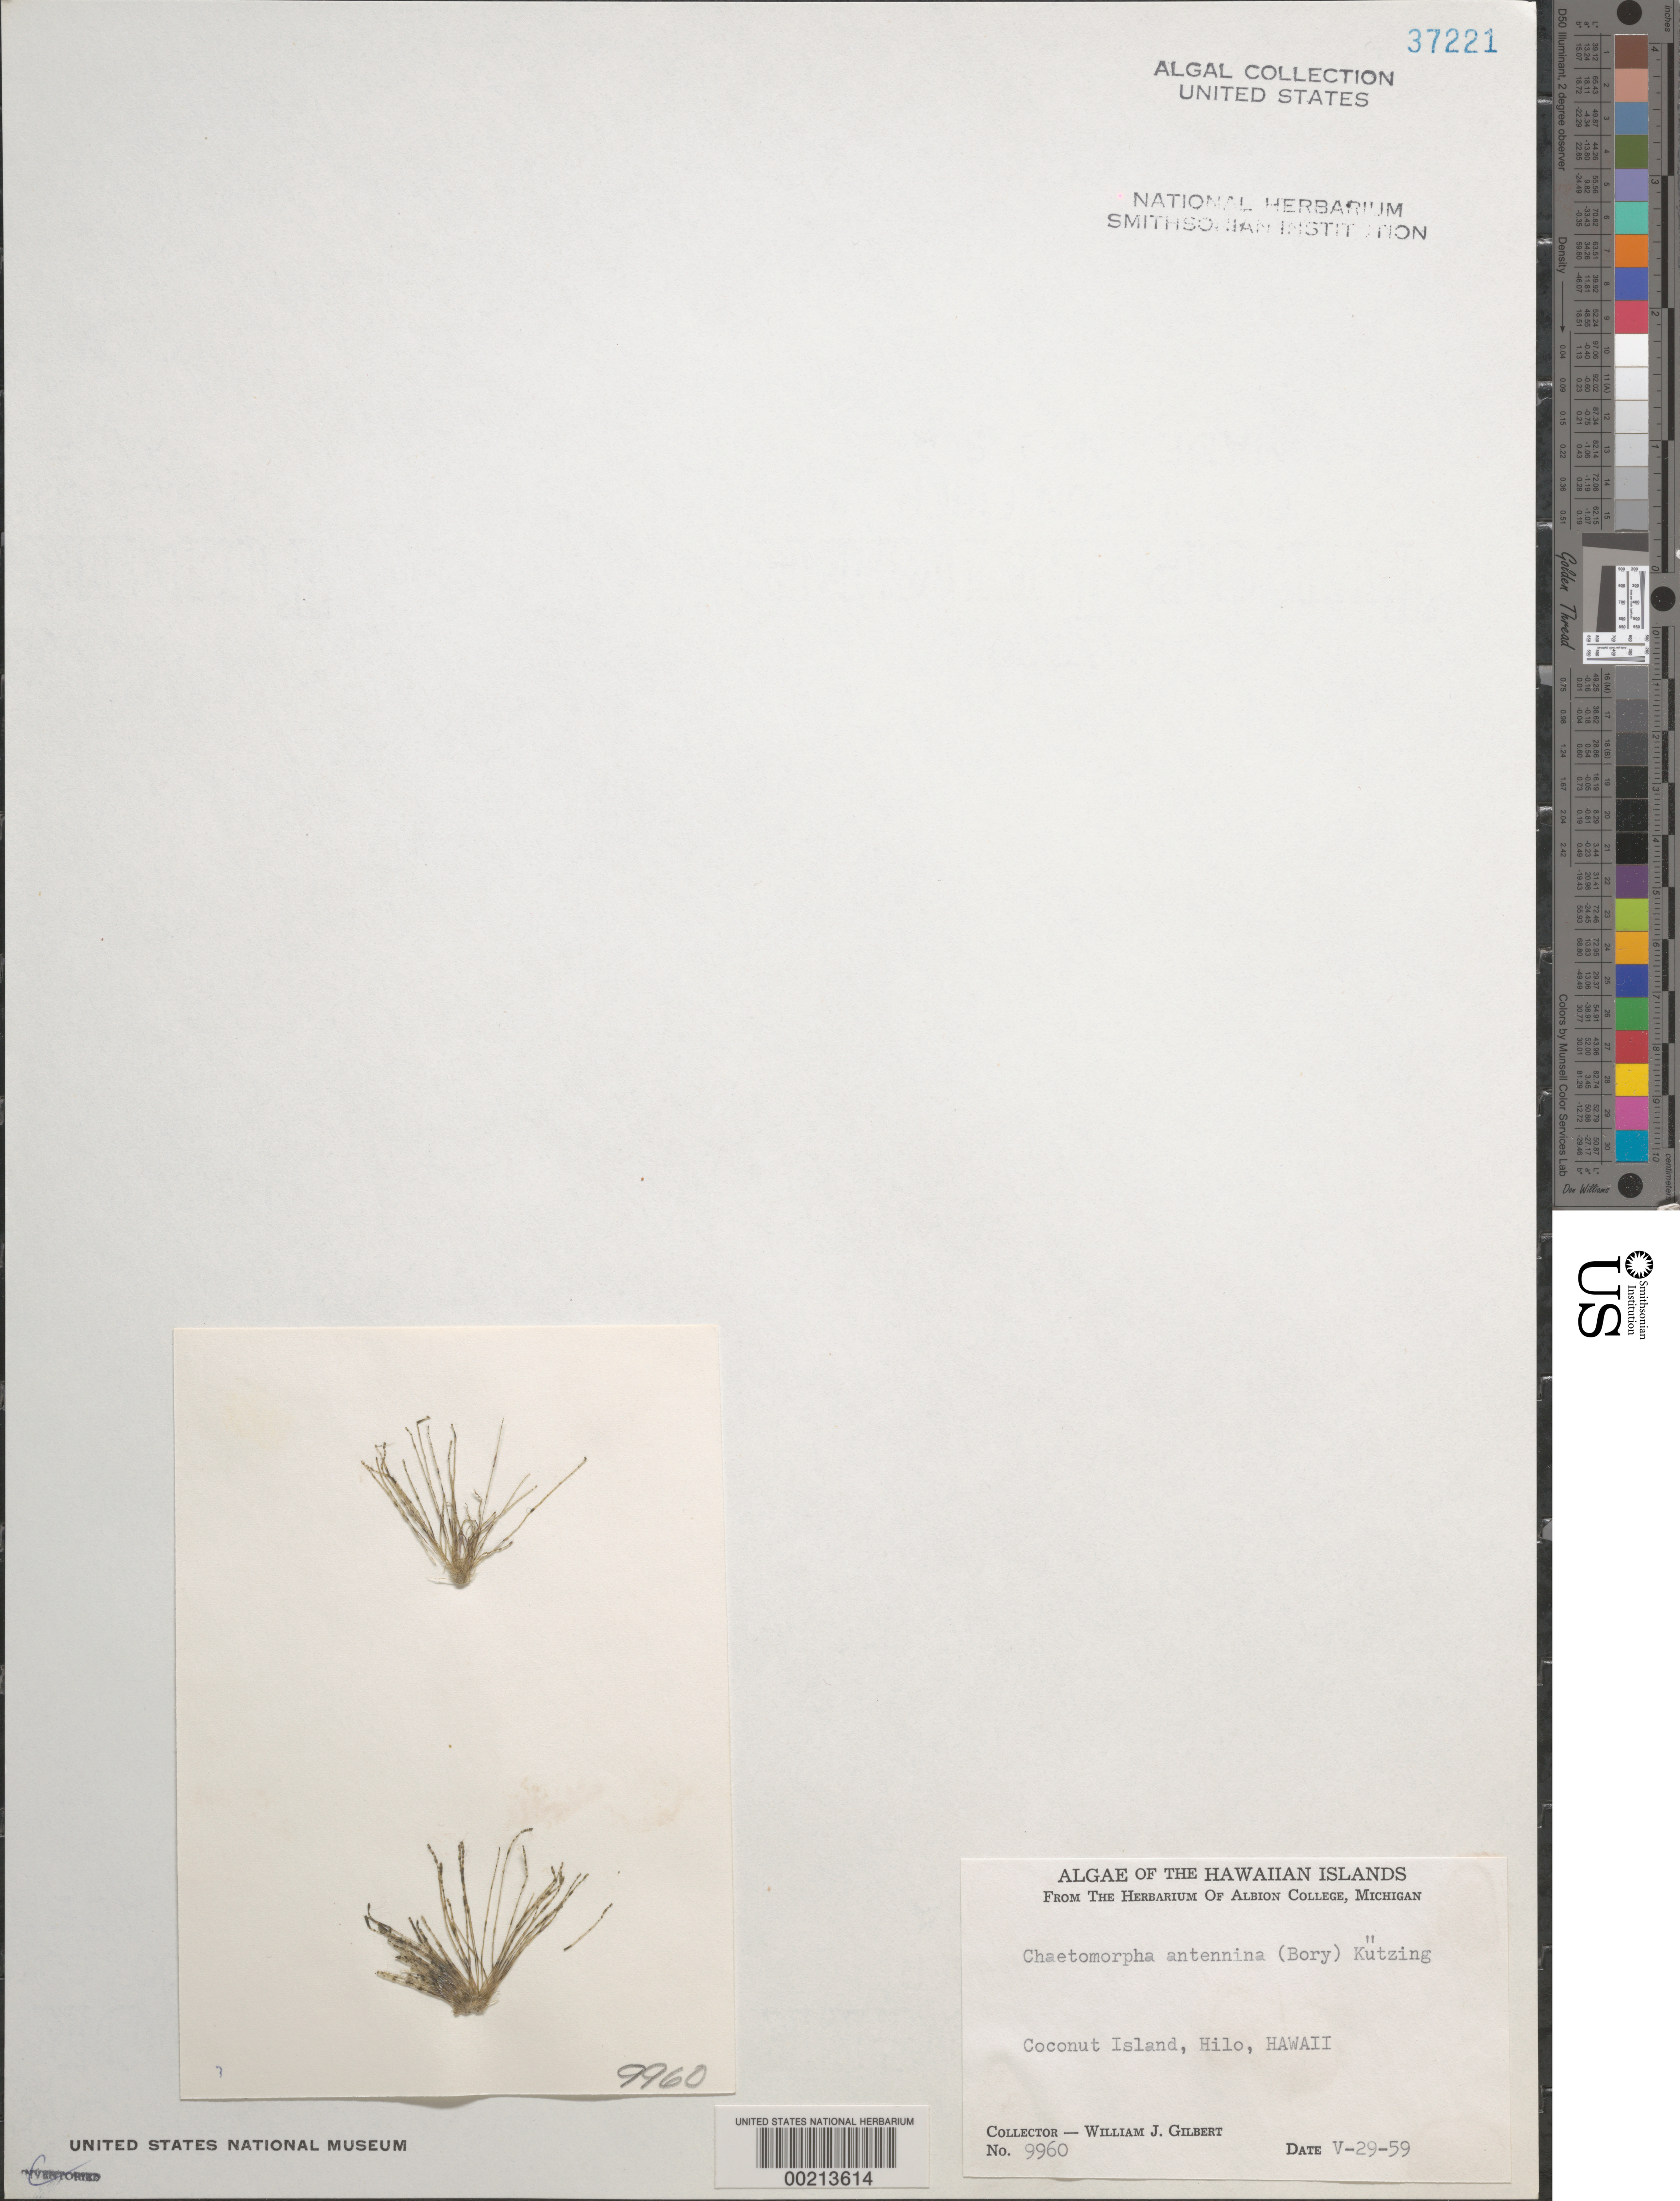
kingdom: Plantae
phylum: Chlorophyta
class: Ulvophyceae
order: Cladophorales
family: Cladophoraceae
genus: Chaetomorpha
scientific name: Chaetomorpha antennina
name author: (Bory) Kütz.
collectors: W. J. Gilbert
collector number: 9960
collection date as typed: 29 May 1959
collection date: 1959-05-29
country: United States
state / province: Hawaii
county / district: Hawaii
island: Hawaii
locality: Hilo, Coconut Island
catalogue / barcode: US 37221